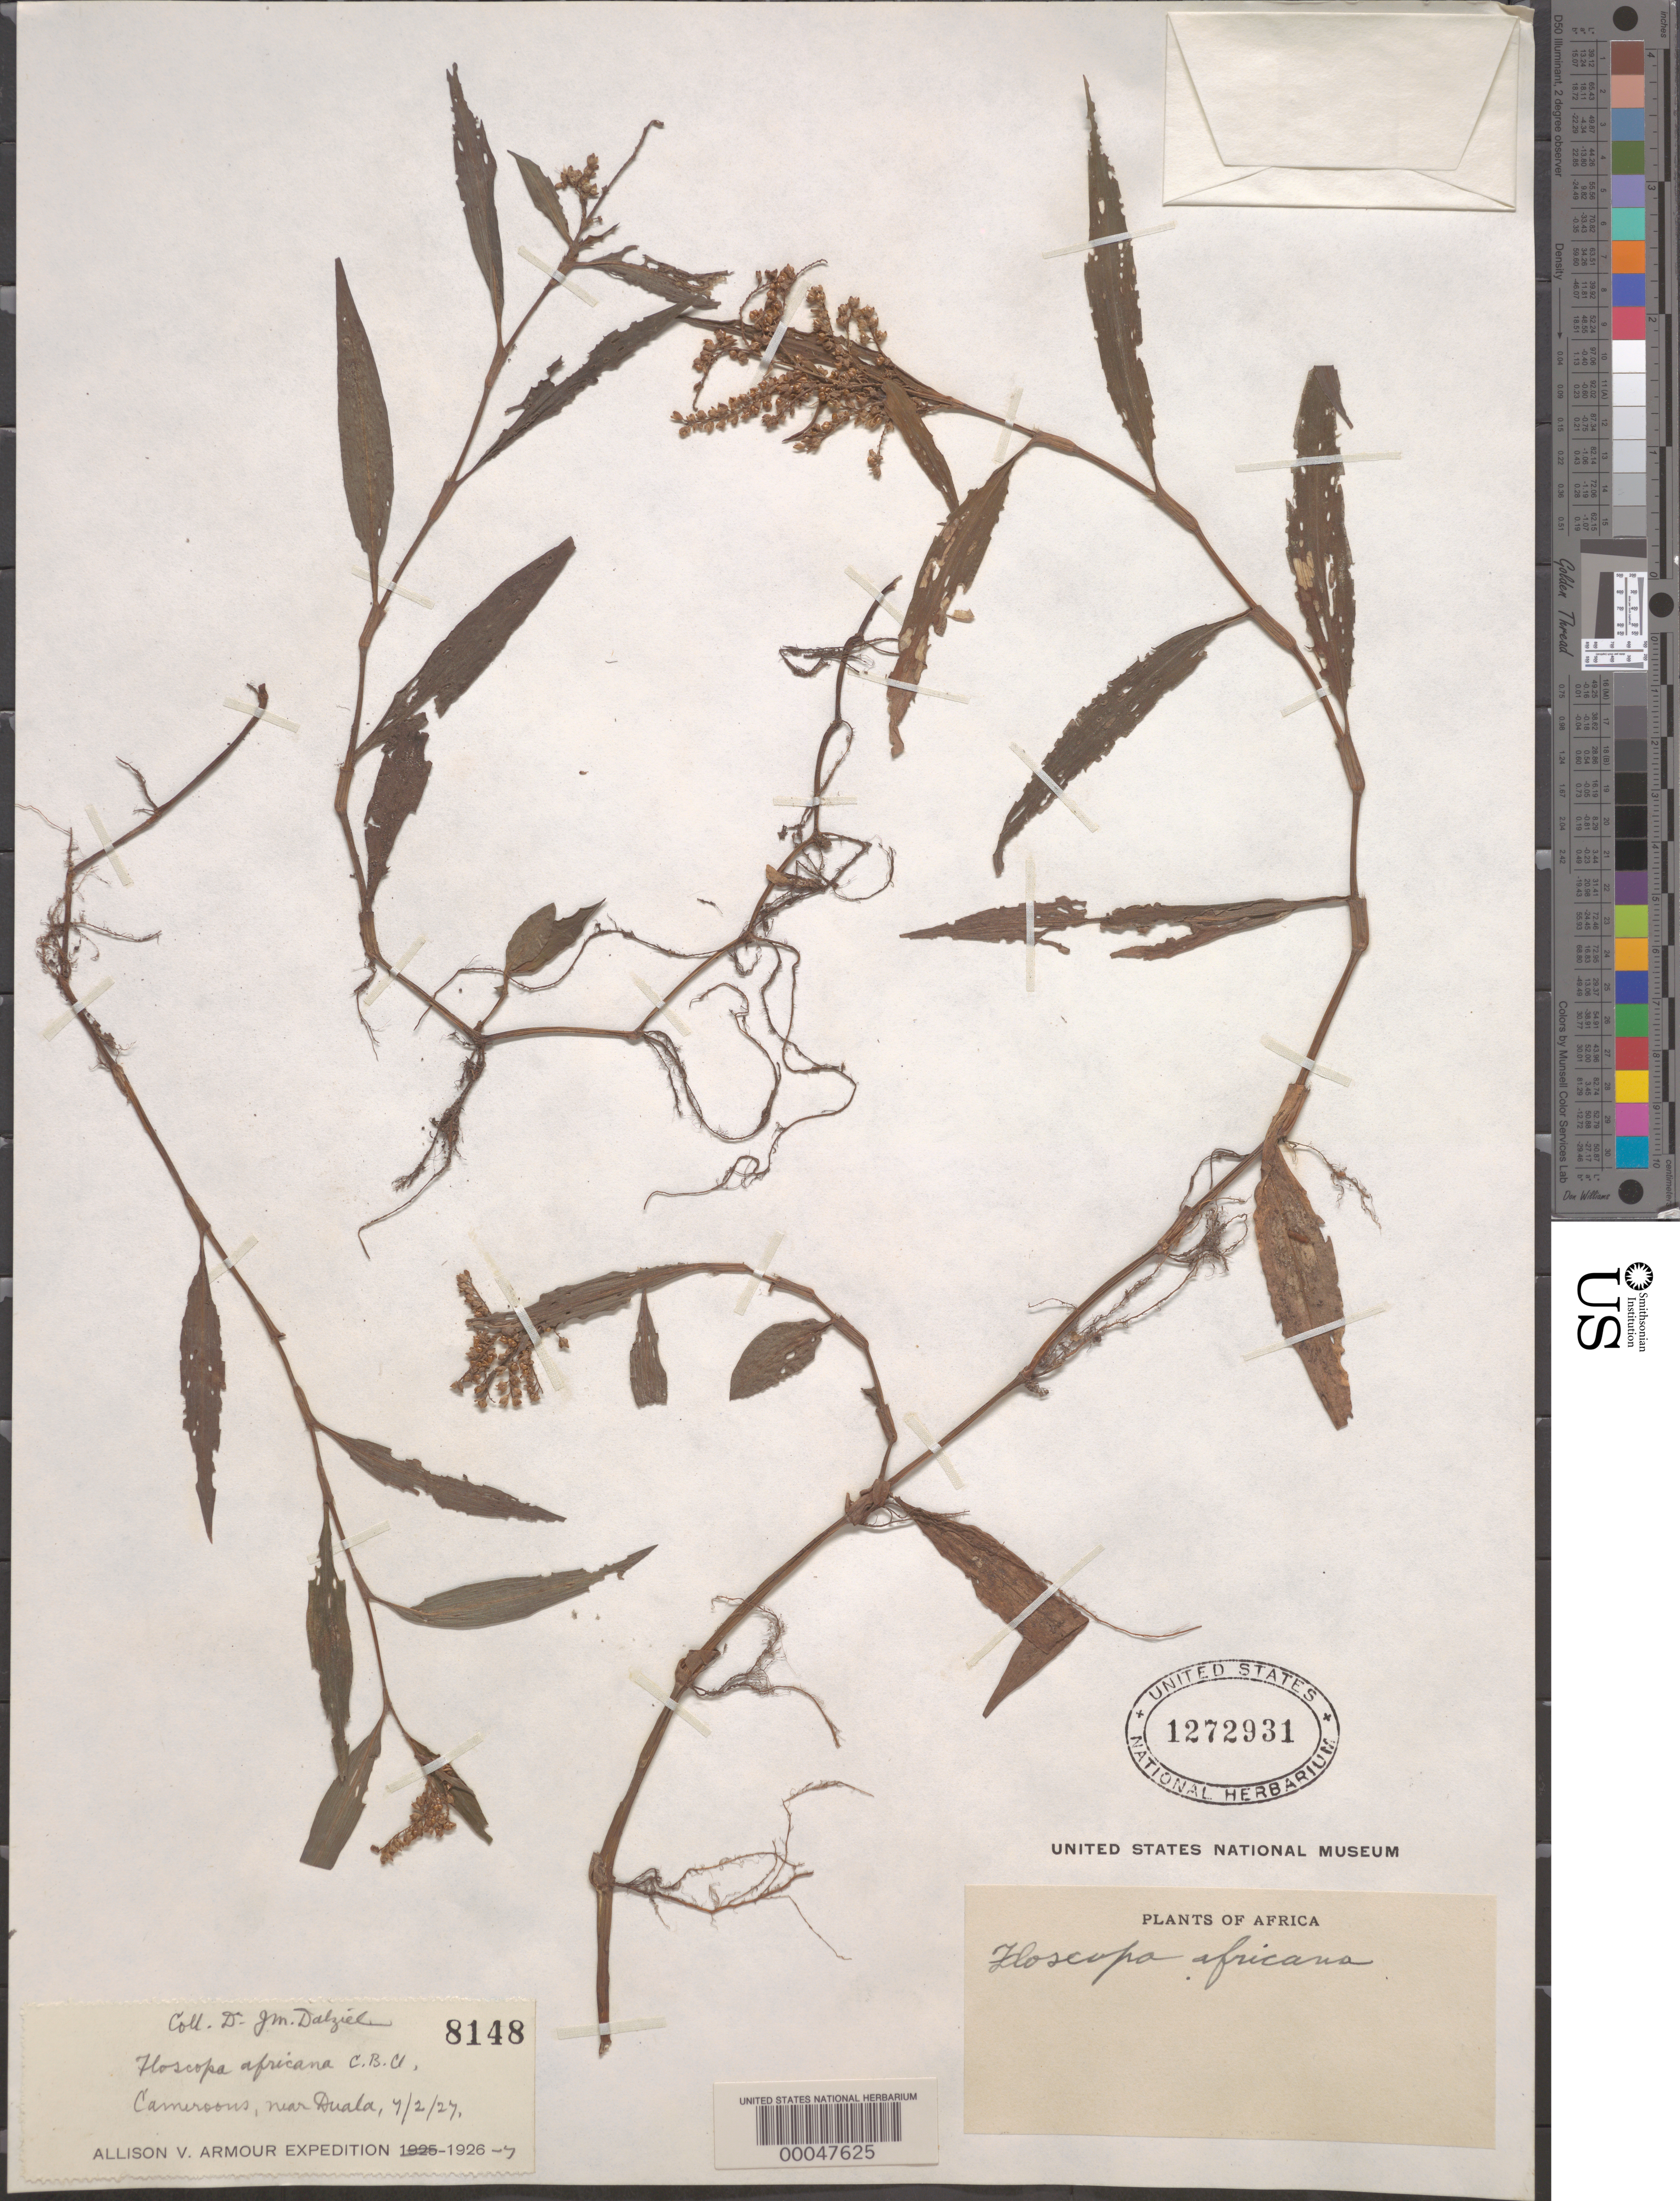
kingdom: Plantae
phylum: Tracheophyta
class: Liliopsida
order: Commelinales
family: Commelinaceae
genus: Floscopa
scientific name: Floscopa africana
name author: (P. Beauv.) C.B. Clarke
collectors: J. Dalziel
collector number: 8148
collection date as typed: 02 Jul 1927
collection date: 1927-07-02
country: Cameroon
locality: Near duala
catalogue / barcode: US 1272931